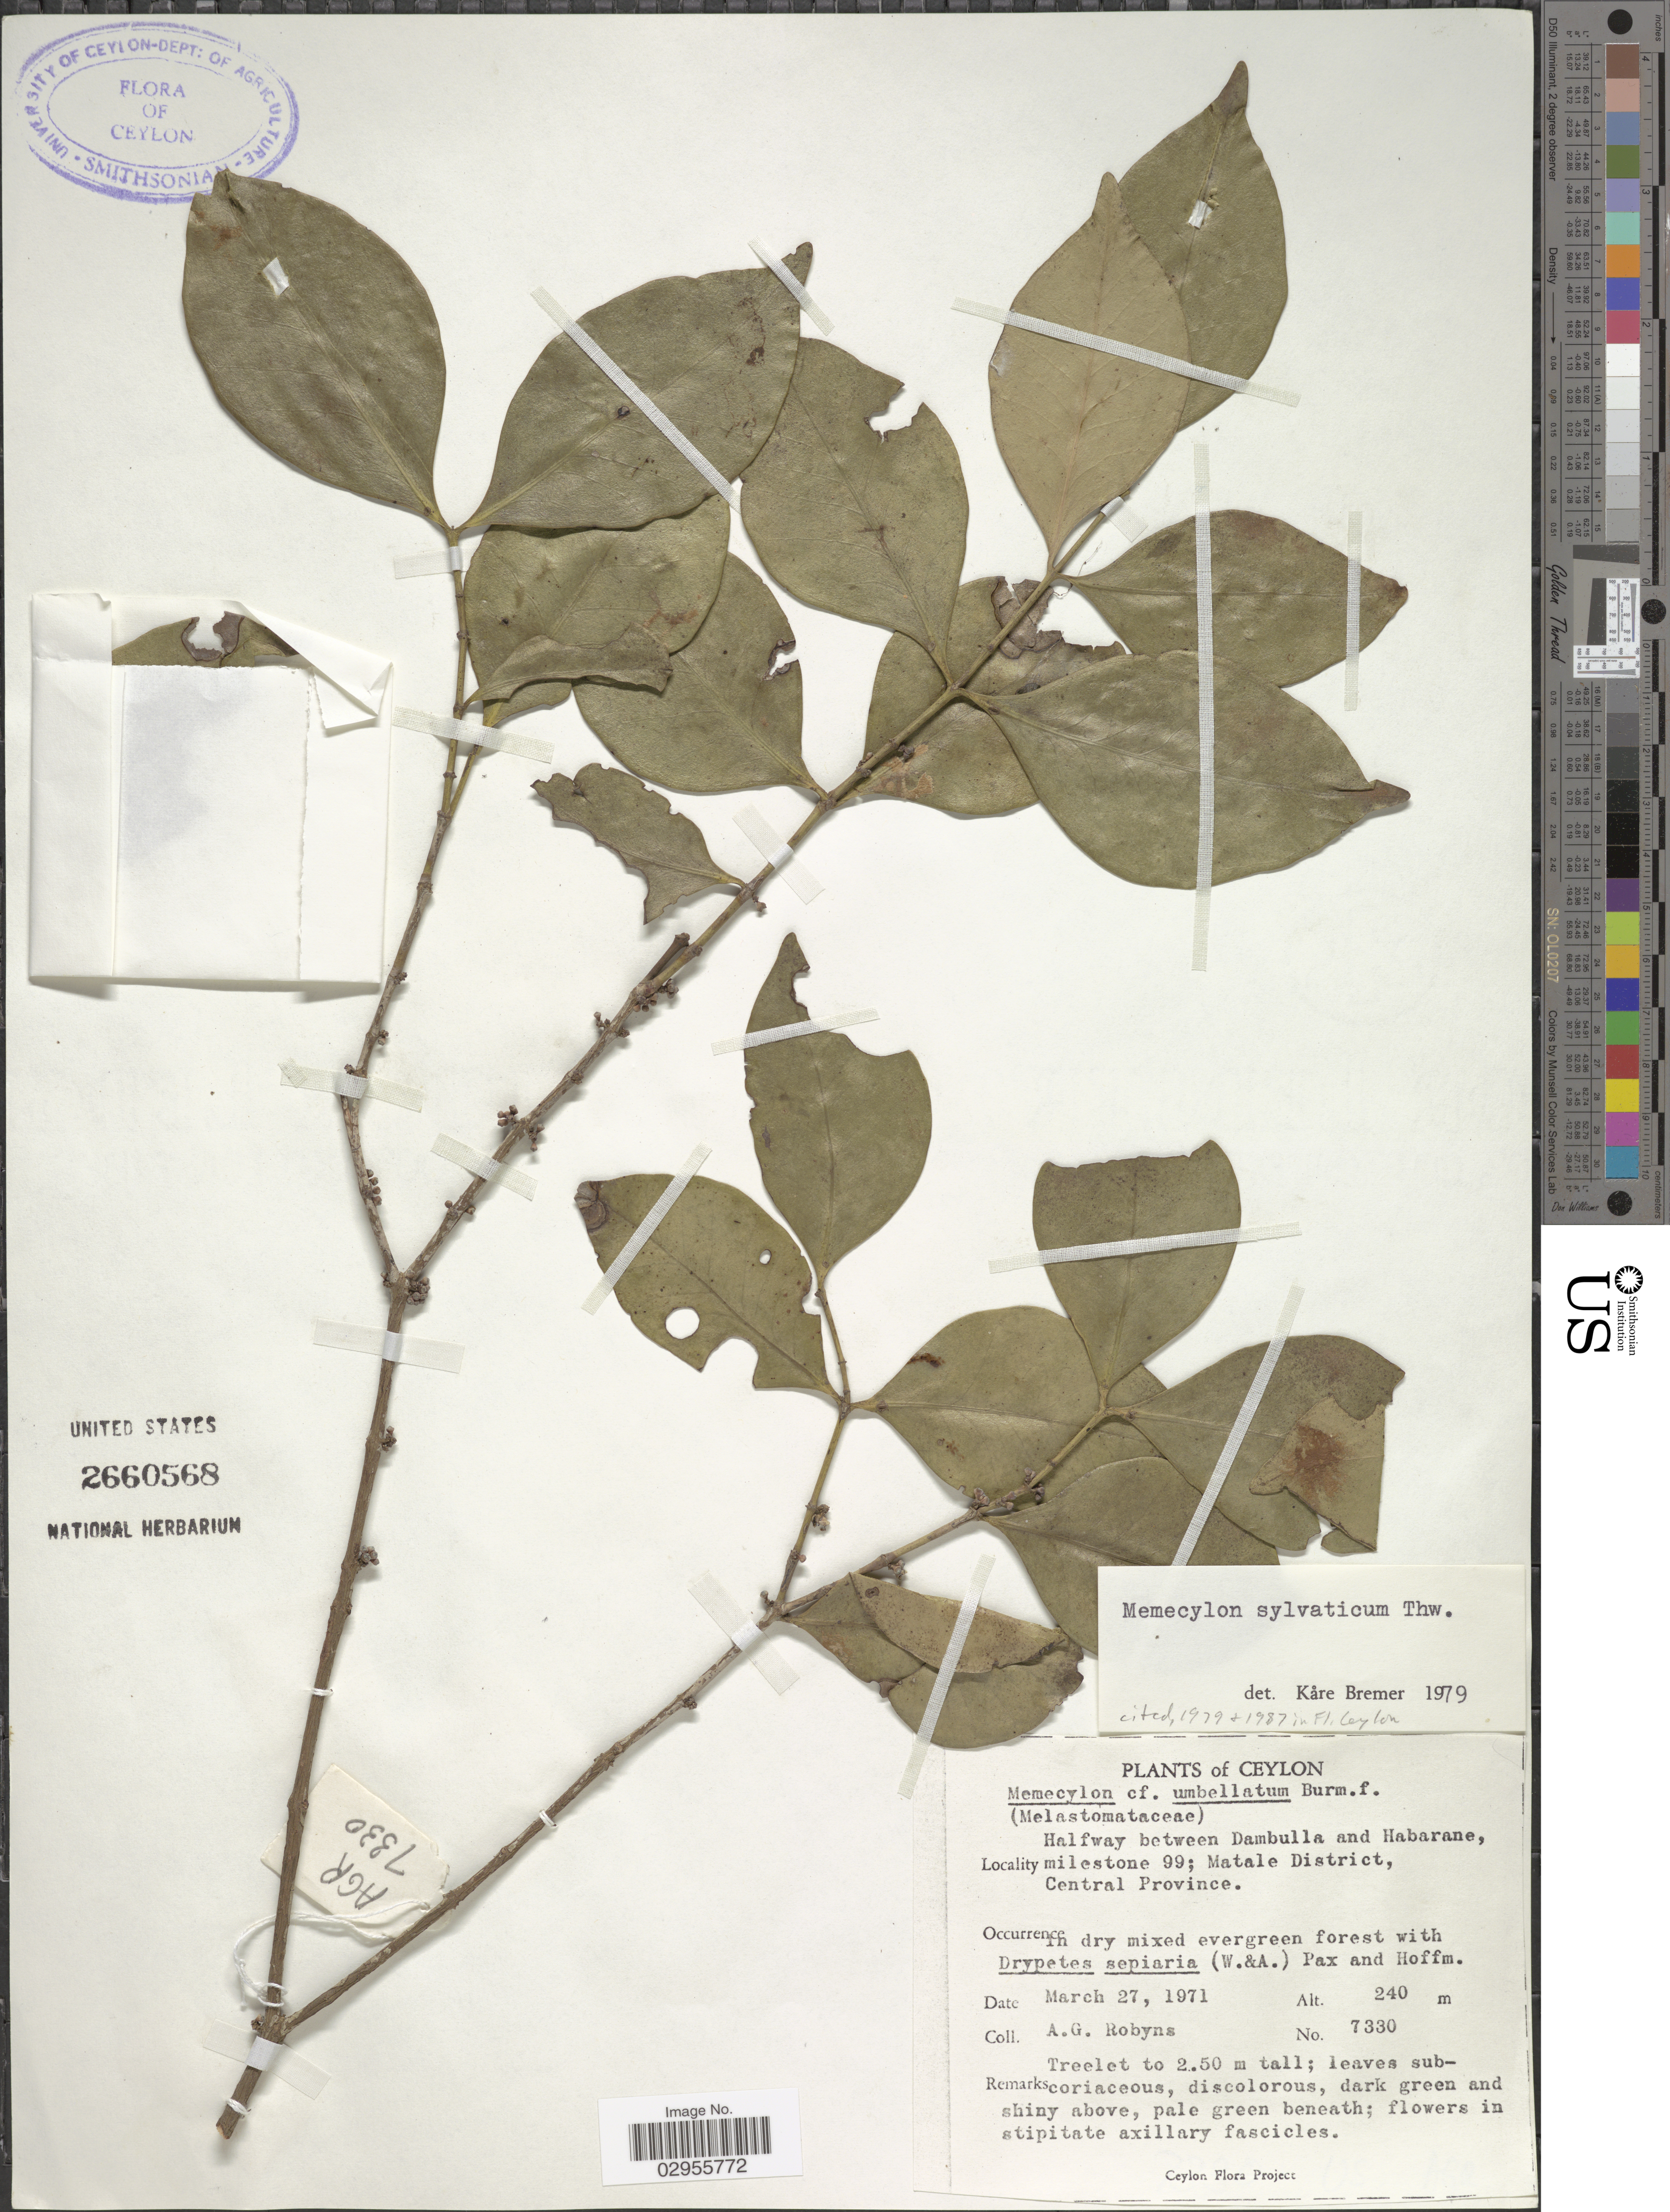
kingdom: Plantae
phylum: Tracheophyta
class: Magnoliopsida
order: Myrtales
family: Melastomataceae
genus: Memecylon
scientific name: Memecylon sylvaticum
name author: Thwaites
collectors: A. Robyns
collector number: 7330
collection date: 1971-03-27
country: Sri Lanka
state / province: Central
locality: Ceylon, Halfway between Dambulla and Habarane, milestone 99; Matale District.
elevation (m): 240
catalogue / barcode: US 2660568